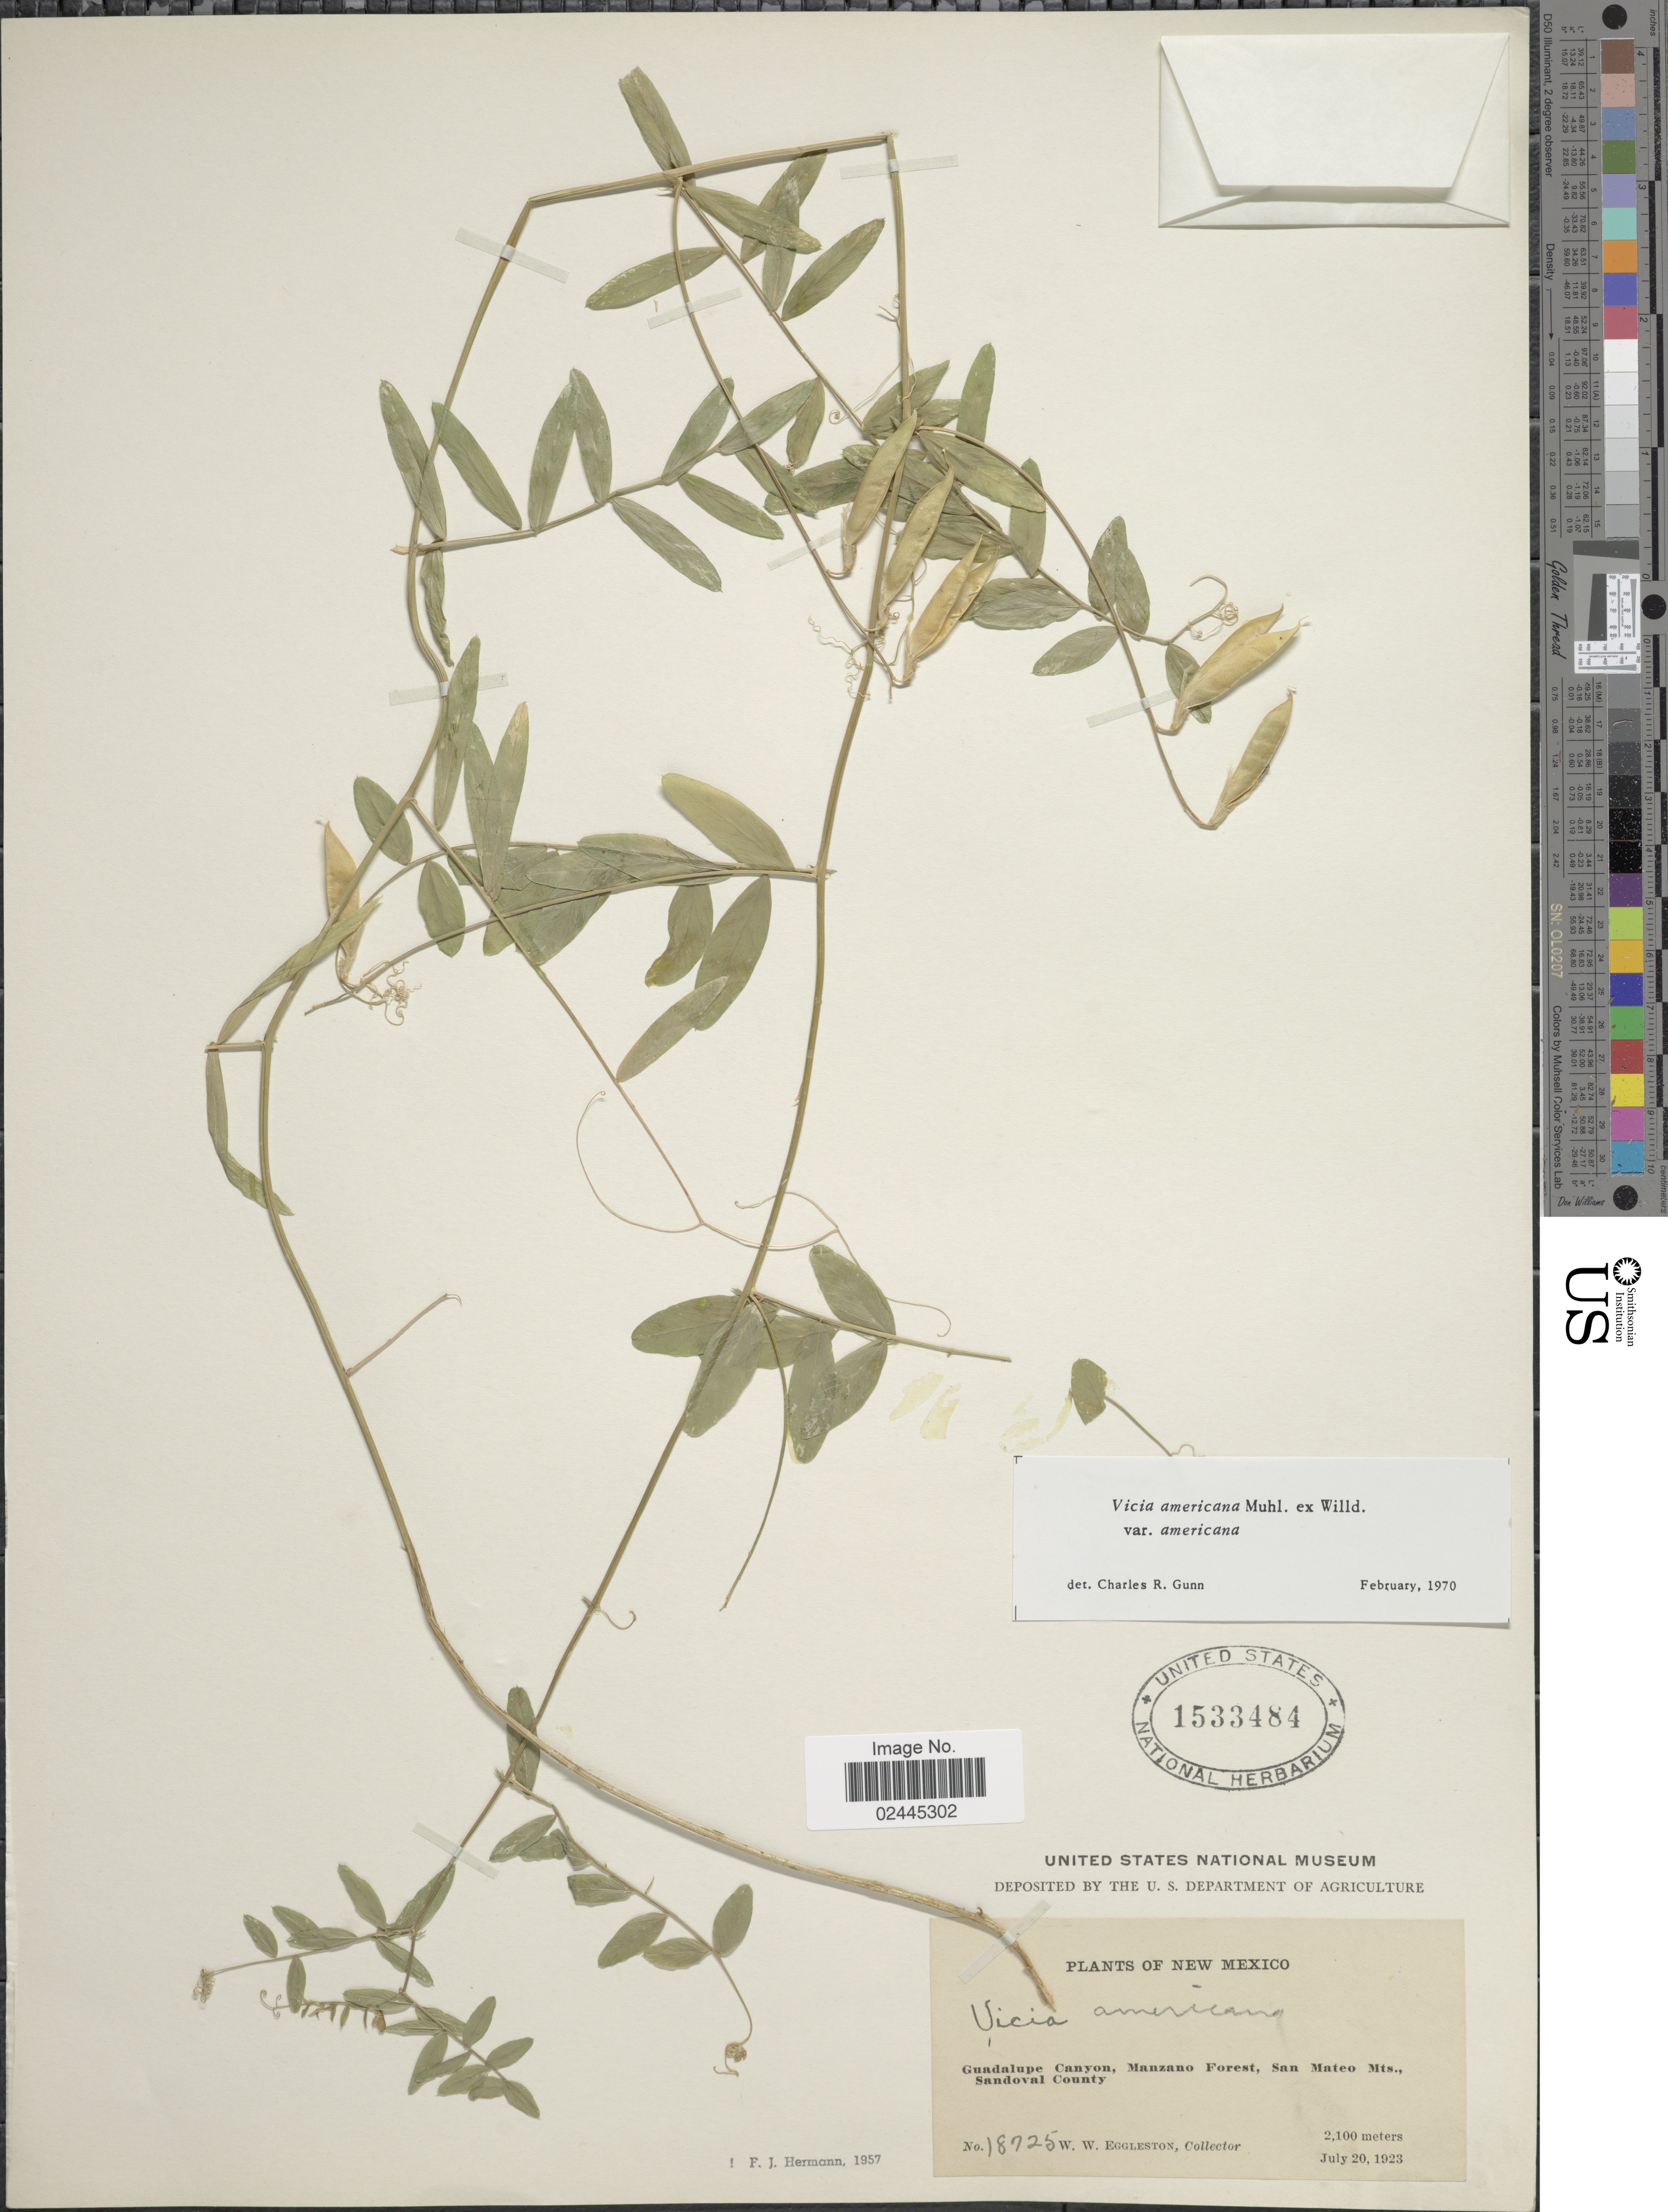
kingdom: Plantae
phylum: Tracheophyta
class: Magnoliopsida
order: Fabales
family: Fabaceae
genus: Vicia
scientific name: Vicia americana var. americana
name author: Muhl. ex Willd.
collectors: W. W. Eggleston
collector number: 18725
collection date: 1923-07-20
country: United States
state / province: New Mexico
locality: Guadalupe Canyon, Manzano Forest, San Mateo Mts., Sandoval County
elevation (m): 2100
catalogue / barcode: US 1533484